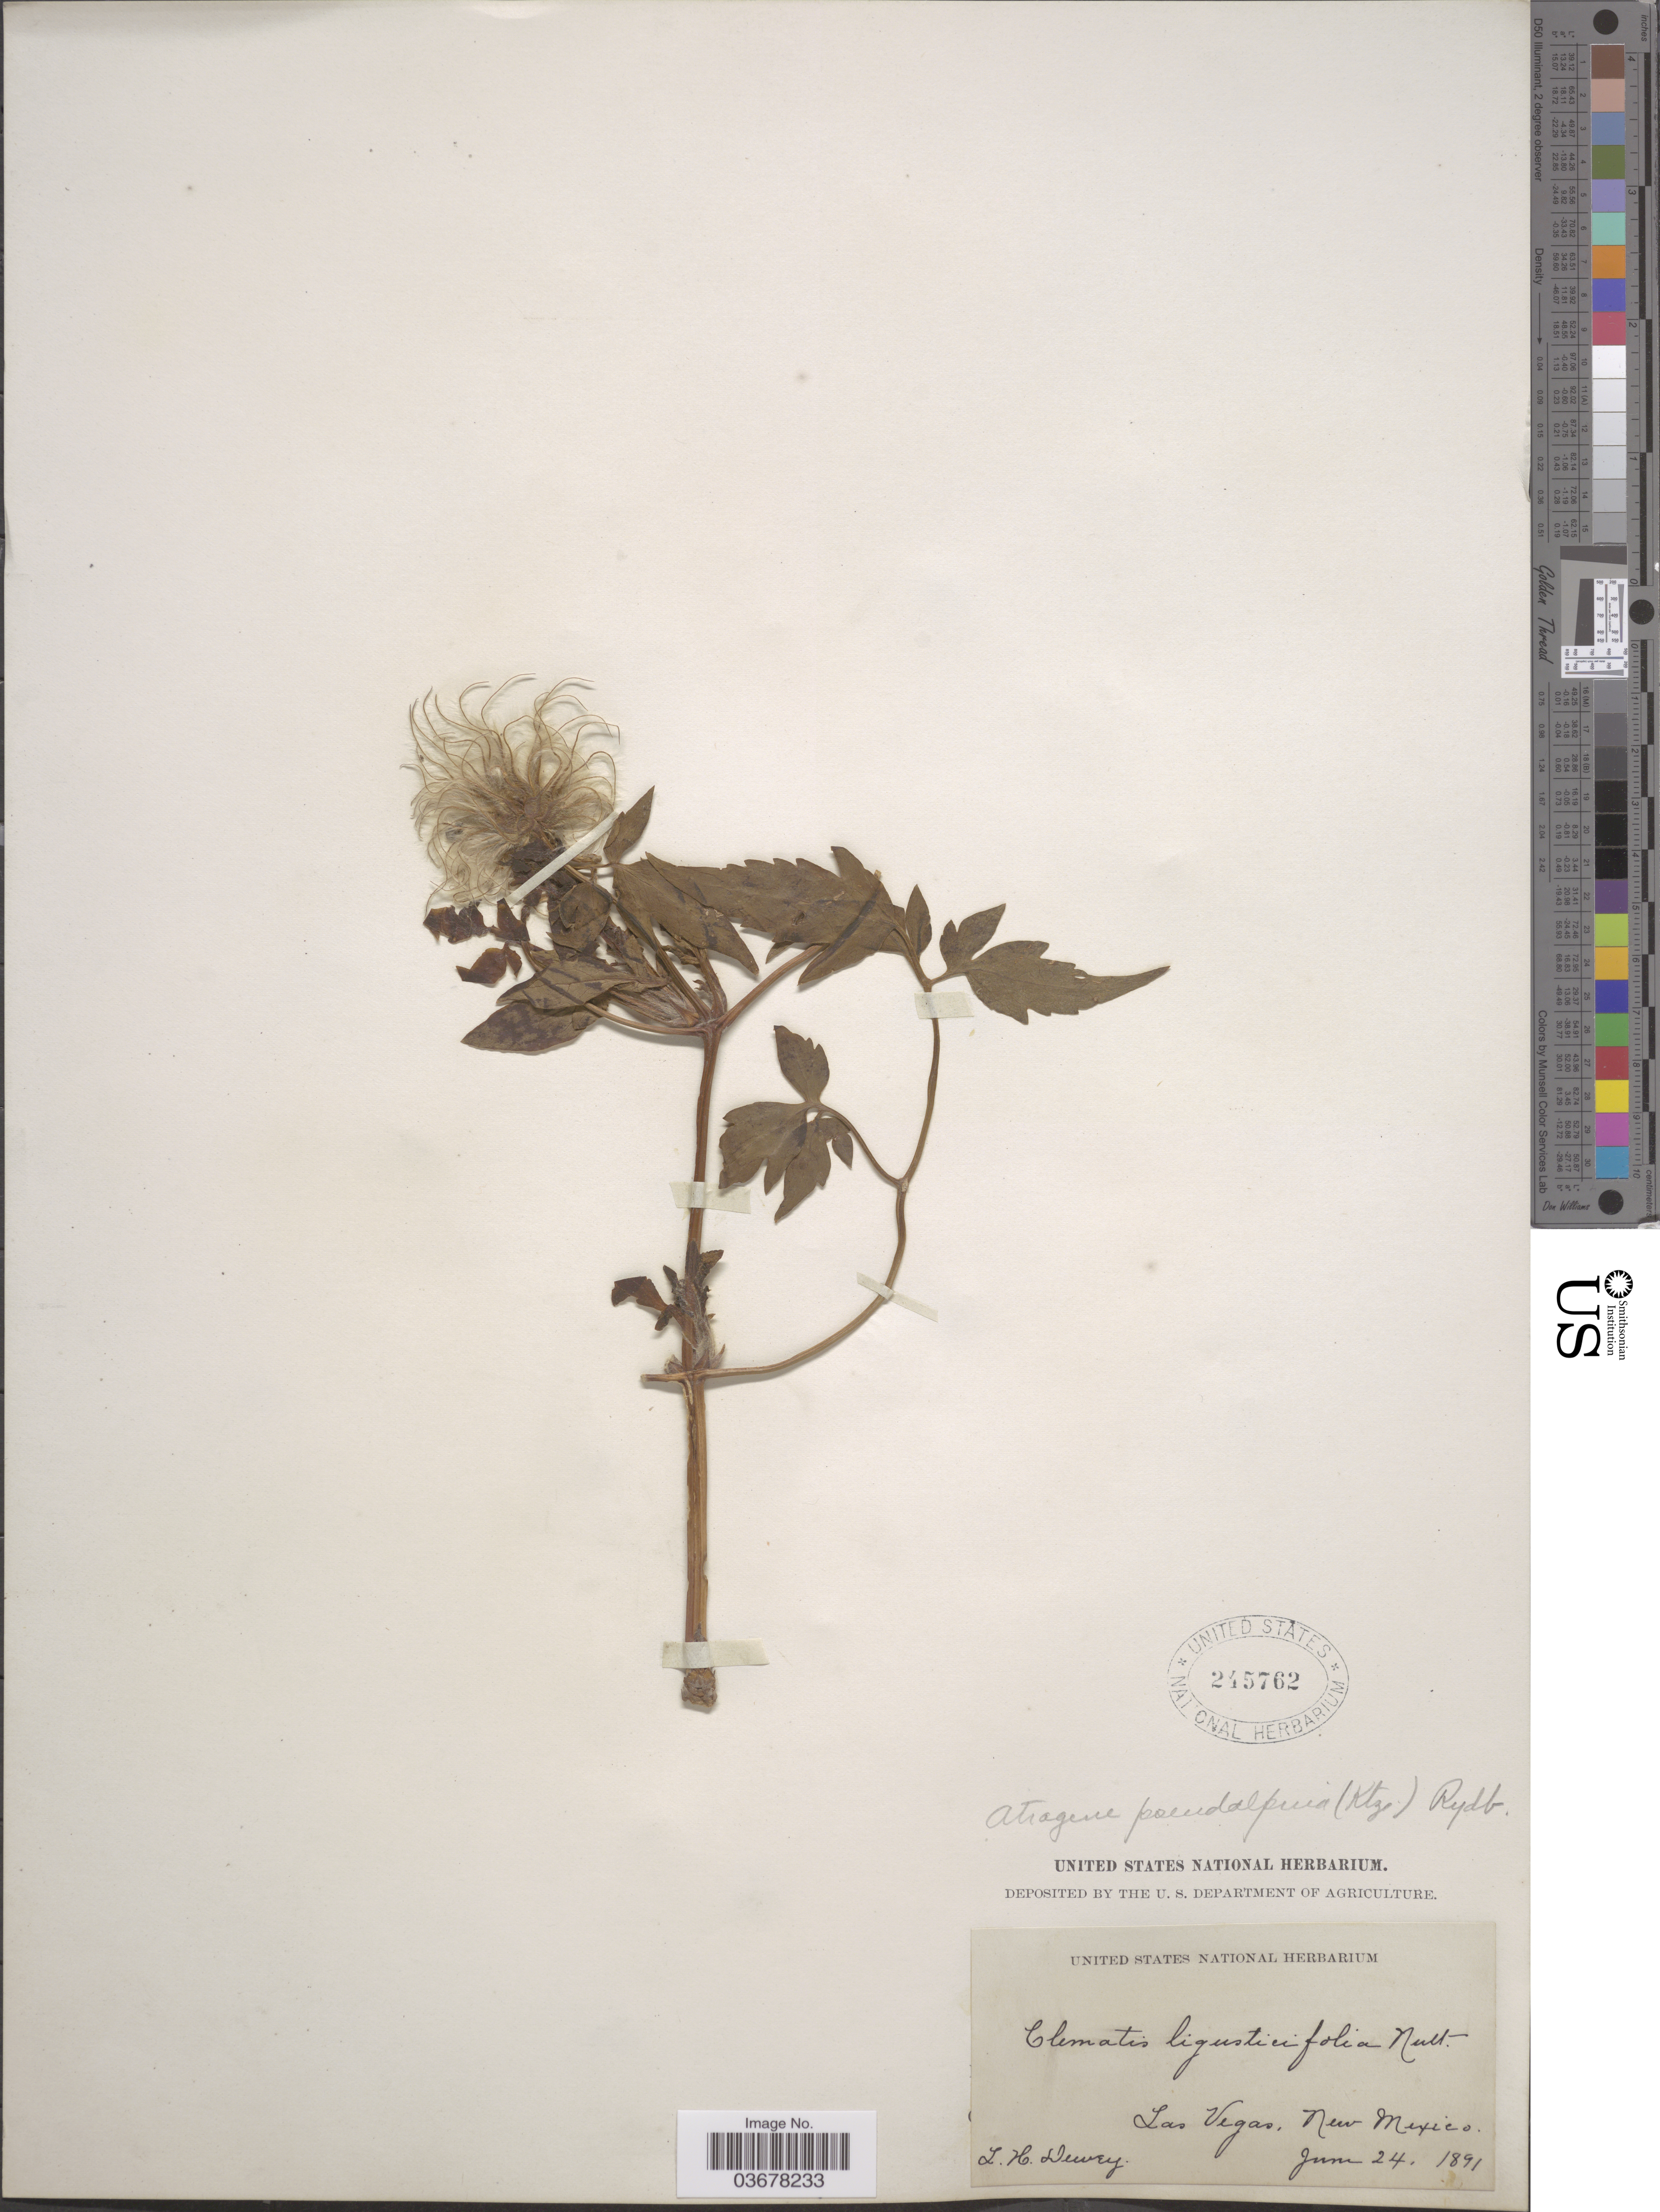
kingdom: Plantae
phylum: Tracheophyta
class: Magnoliopsida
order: Ranunculales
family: Ranunculaceae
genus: Clematis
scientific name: Clematis columbiana var. columbiana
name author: (Nutt.) Torr. & A. Gray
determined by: Strong, M. T., (US), Smithsonian Institution - National Museum of Natural History (UNITED STATES)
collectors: L. H. Dewey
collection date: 1891-06-24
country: United States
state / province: New Mexico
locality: Las Vegas.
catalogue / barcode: US 245762